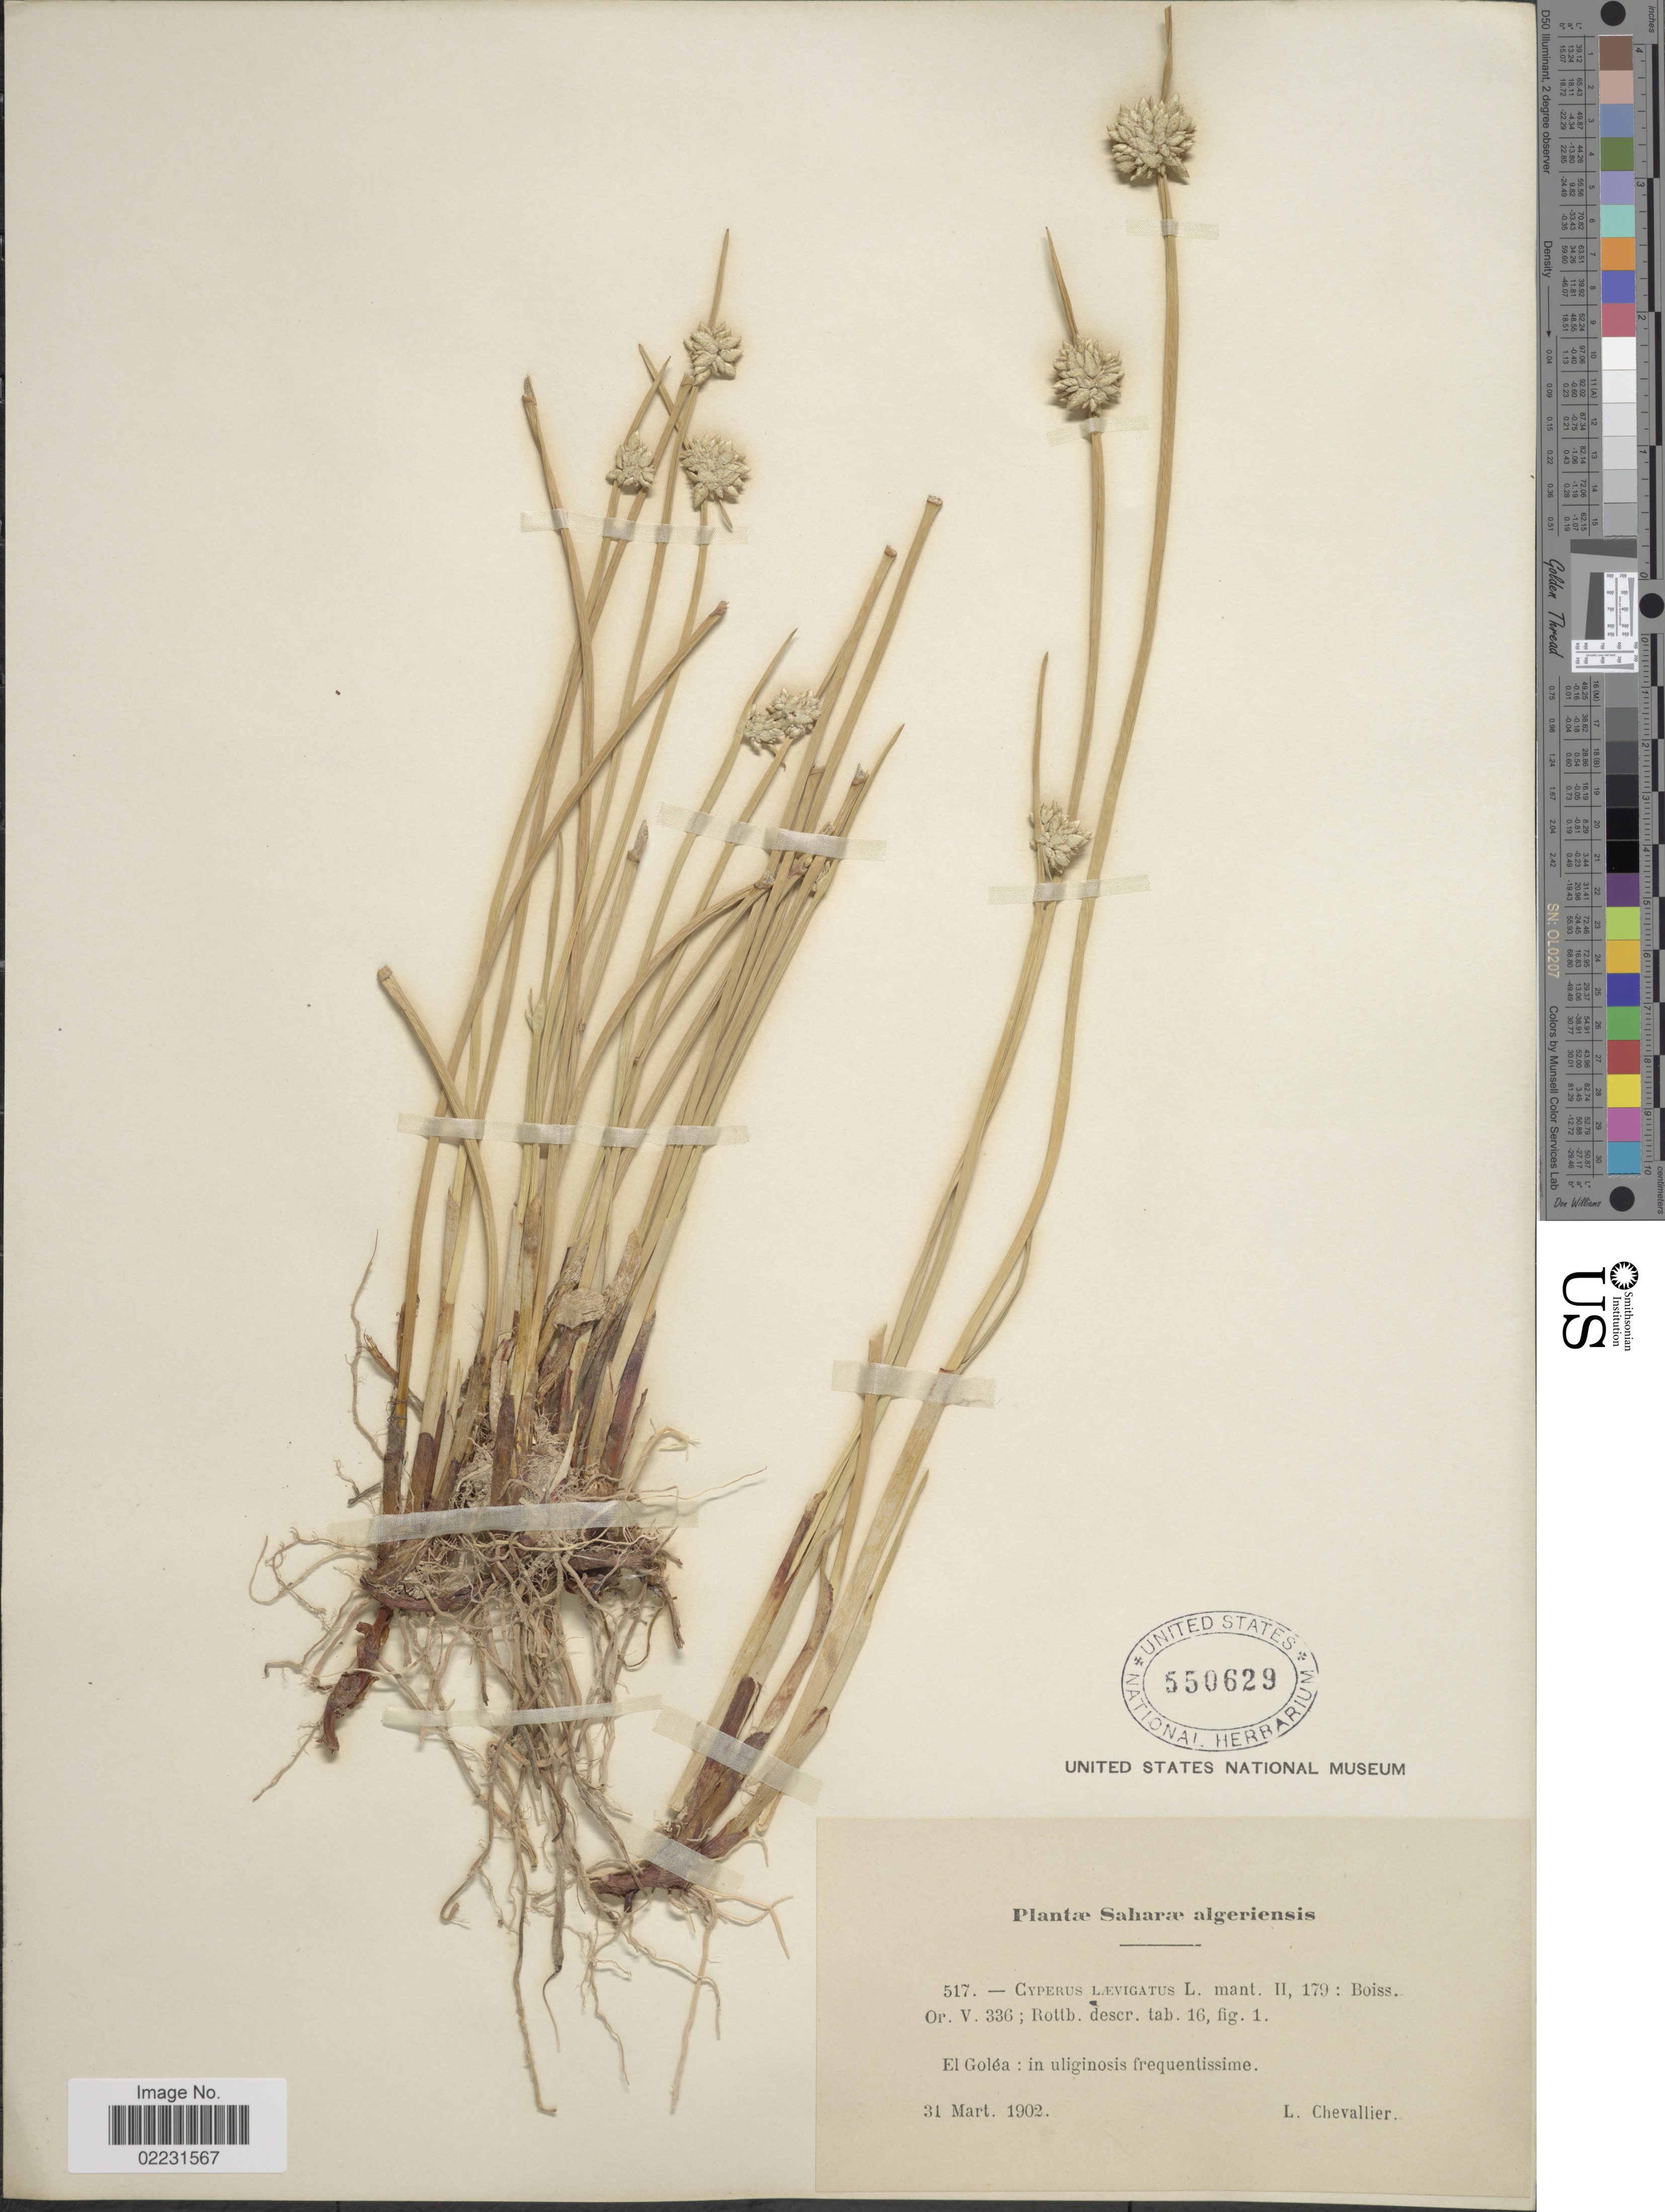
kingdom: Plantae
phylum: Tracheophyta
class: Liliopsida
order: Poales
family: Cyperaceae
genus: Cyperus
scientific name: Cyperus laevigatus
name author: L.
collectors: L. Chevallier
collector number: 517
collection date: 1902-03-31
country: Algeria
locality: Saharae Algeriensis, El Golea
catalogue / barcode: US 550629